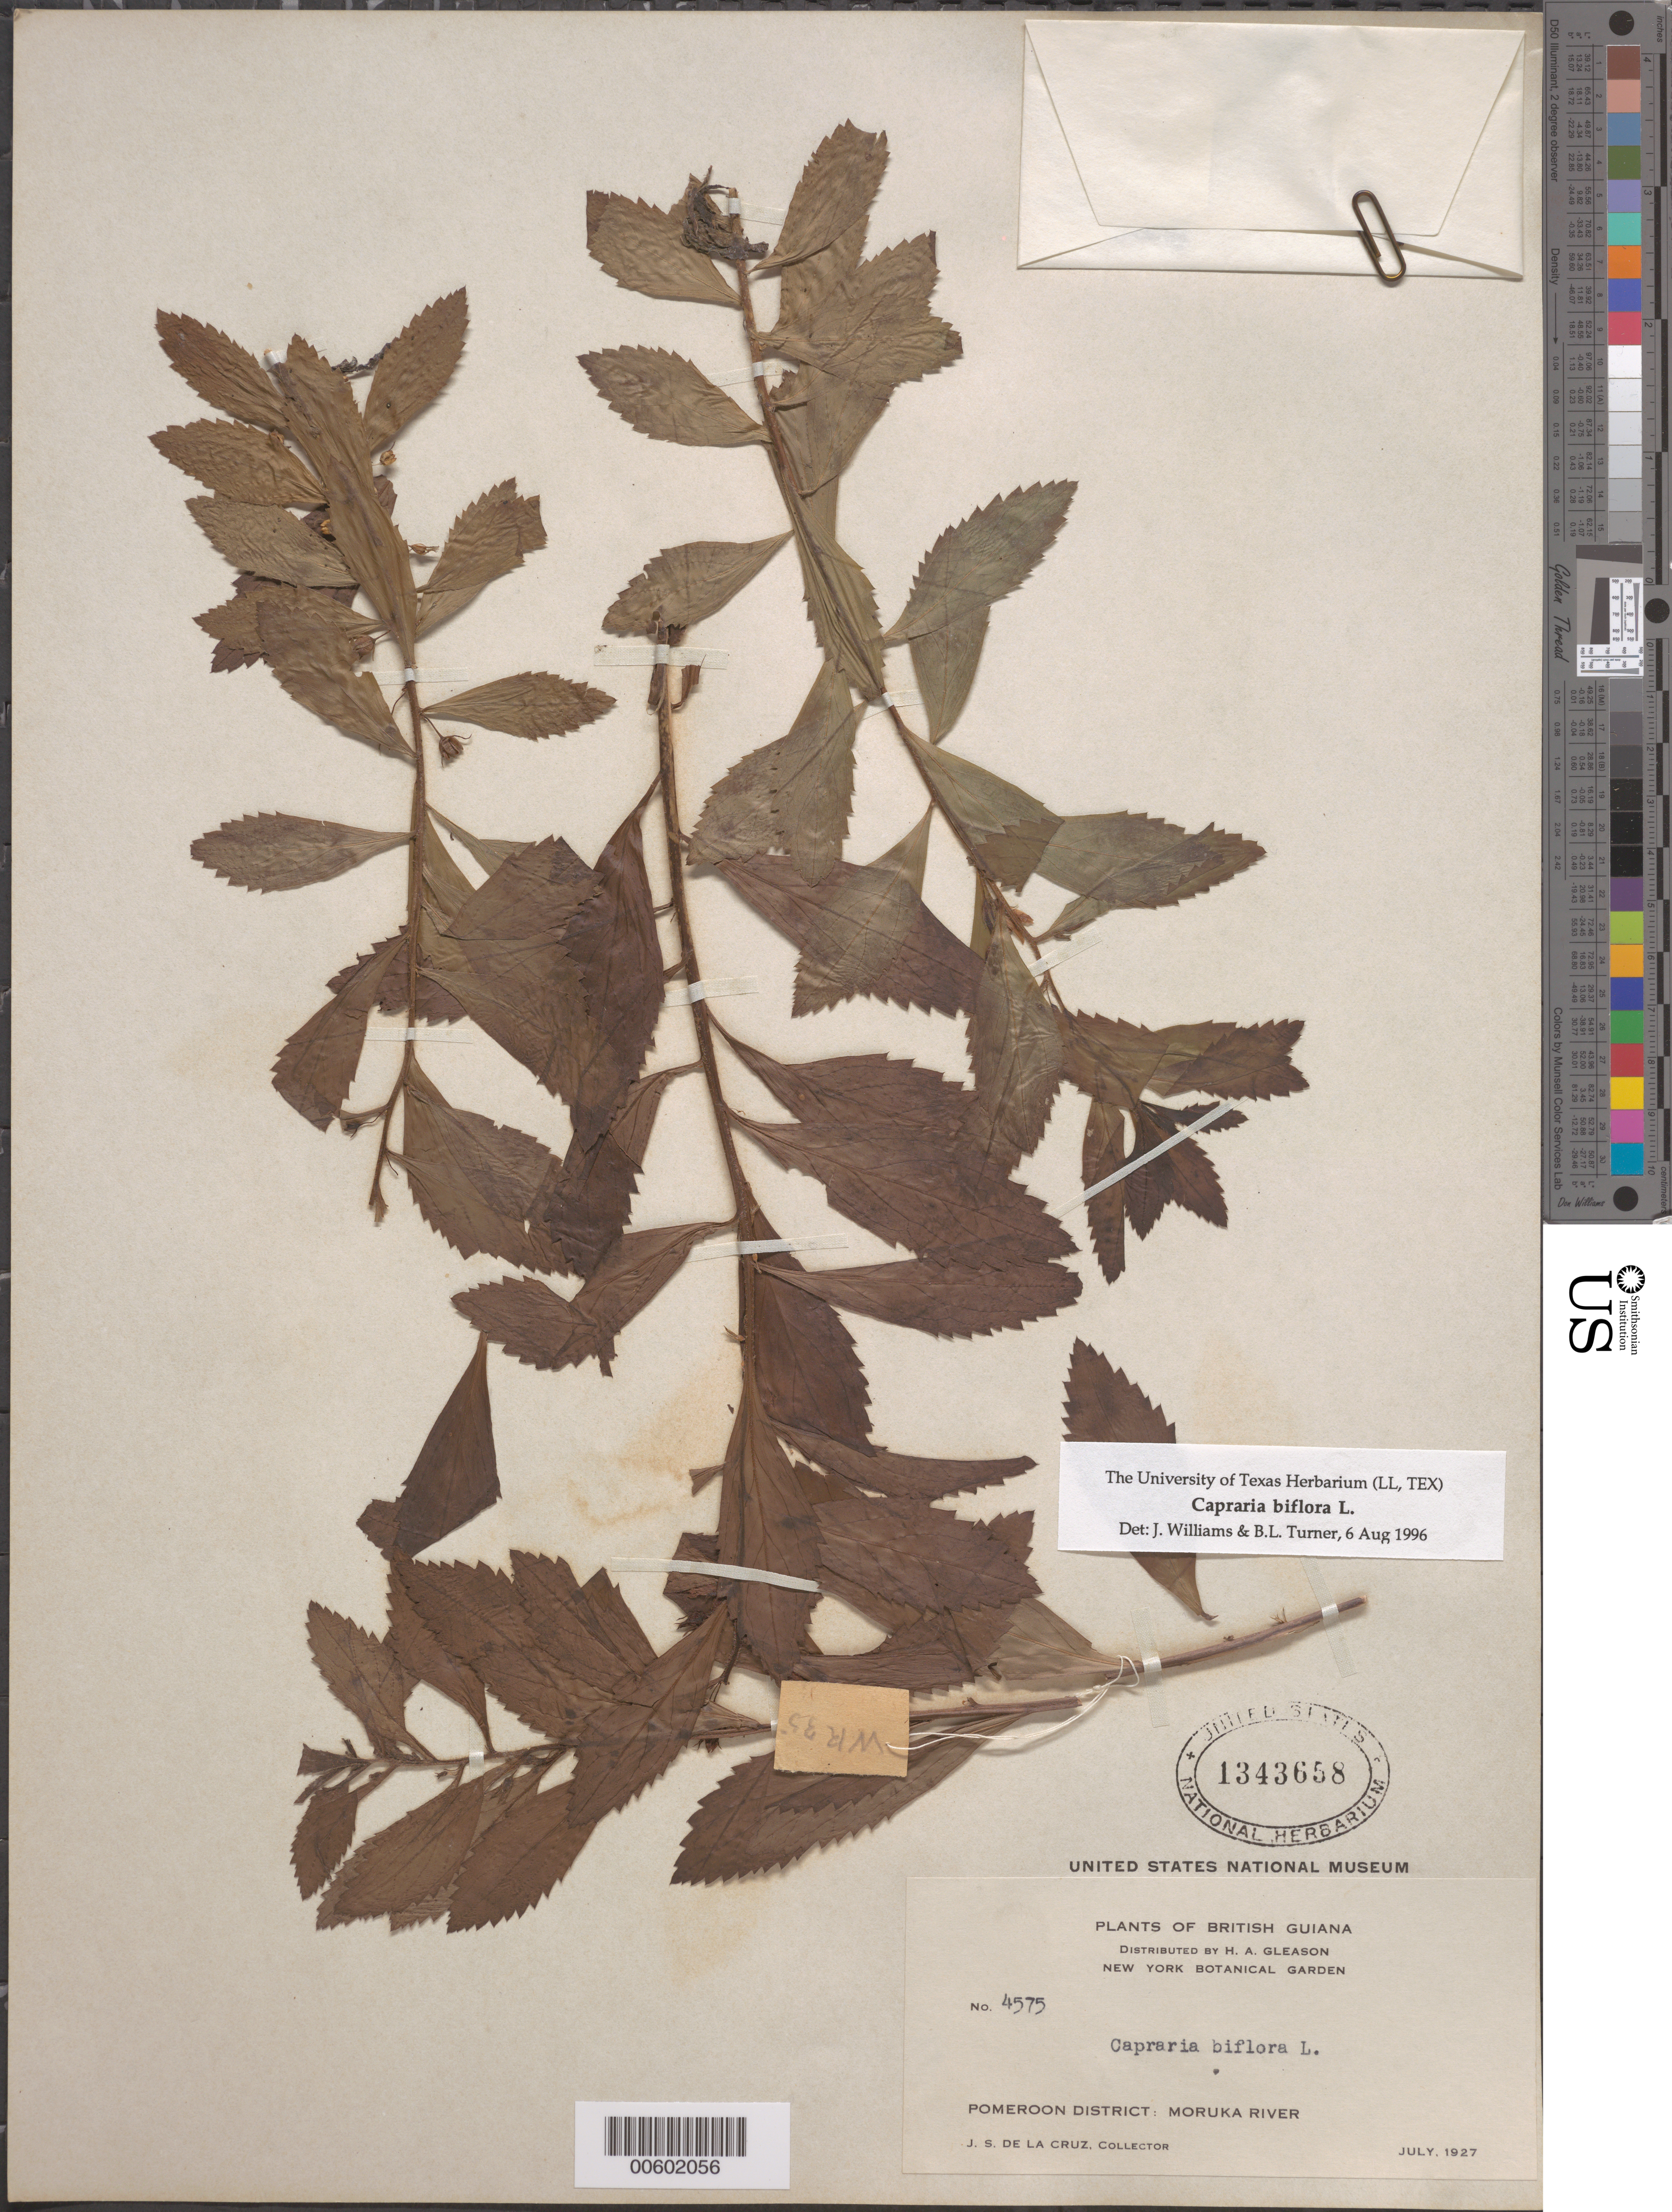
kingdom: Plantae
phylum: Tracheophyta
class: Magnoliopsida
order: Lamiales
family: Scrophulariaceae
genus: Capraria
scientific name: Capraria biflora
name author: L.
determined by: Williams, J.; Turner, B. L.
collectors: J. S. de la Cruz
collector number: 4575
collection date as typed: Jul-27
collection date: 1927-07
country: Guyana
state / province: Barima-Waini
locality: Moruka R., Pomeroon Dist.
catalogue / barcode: US 1343658